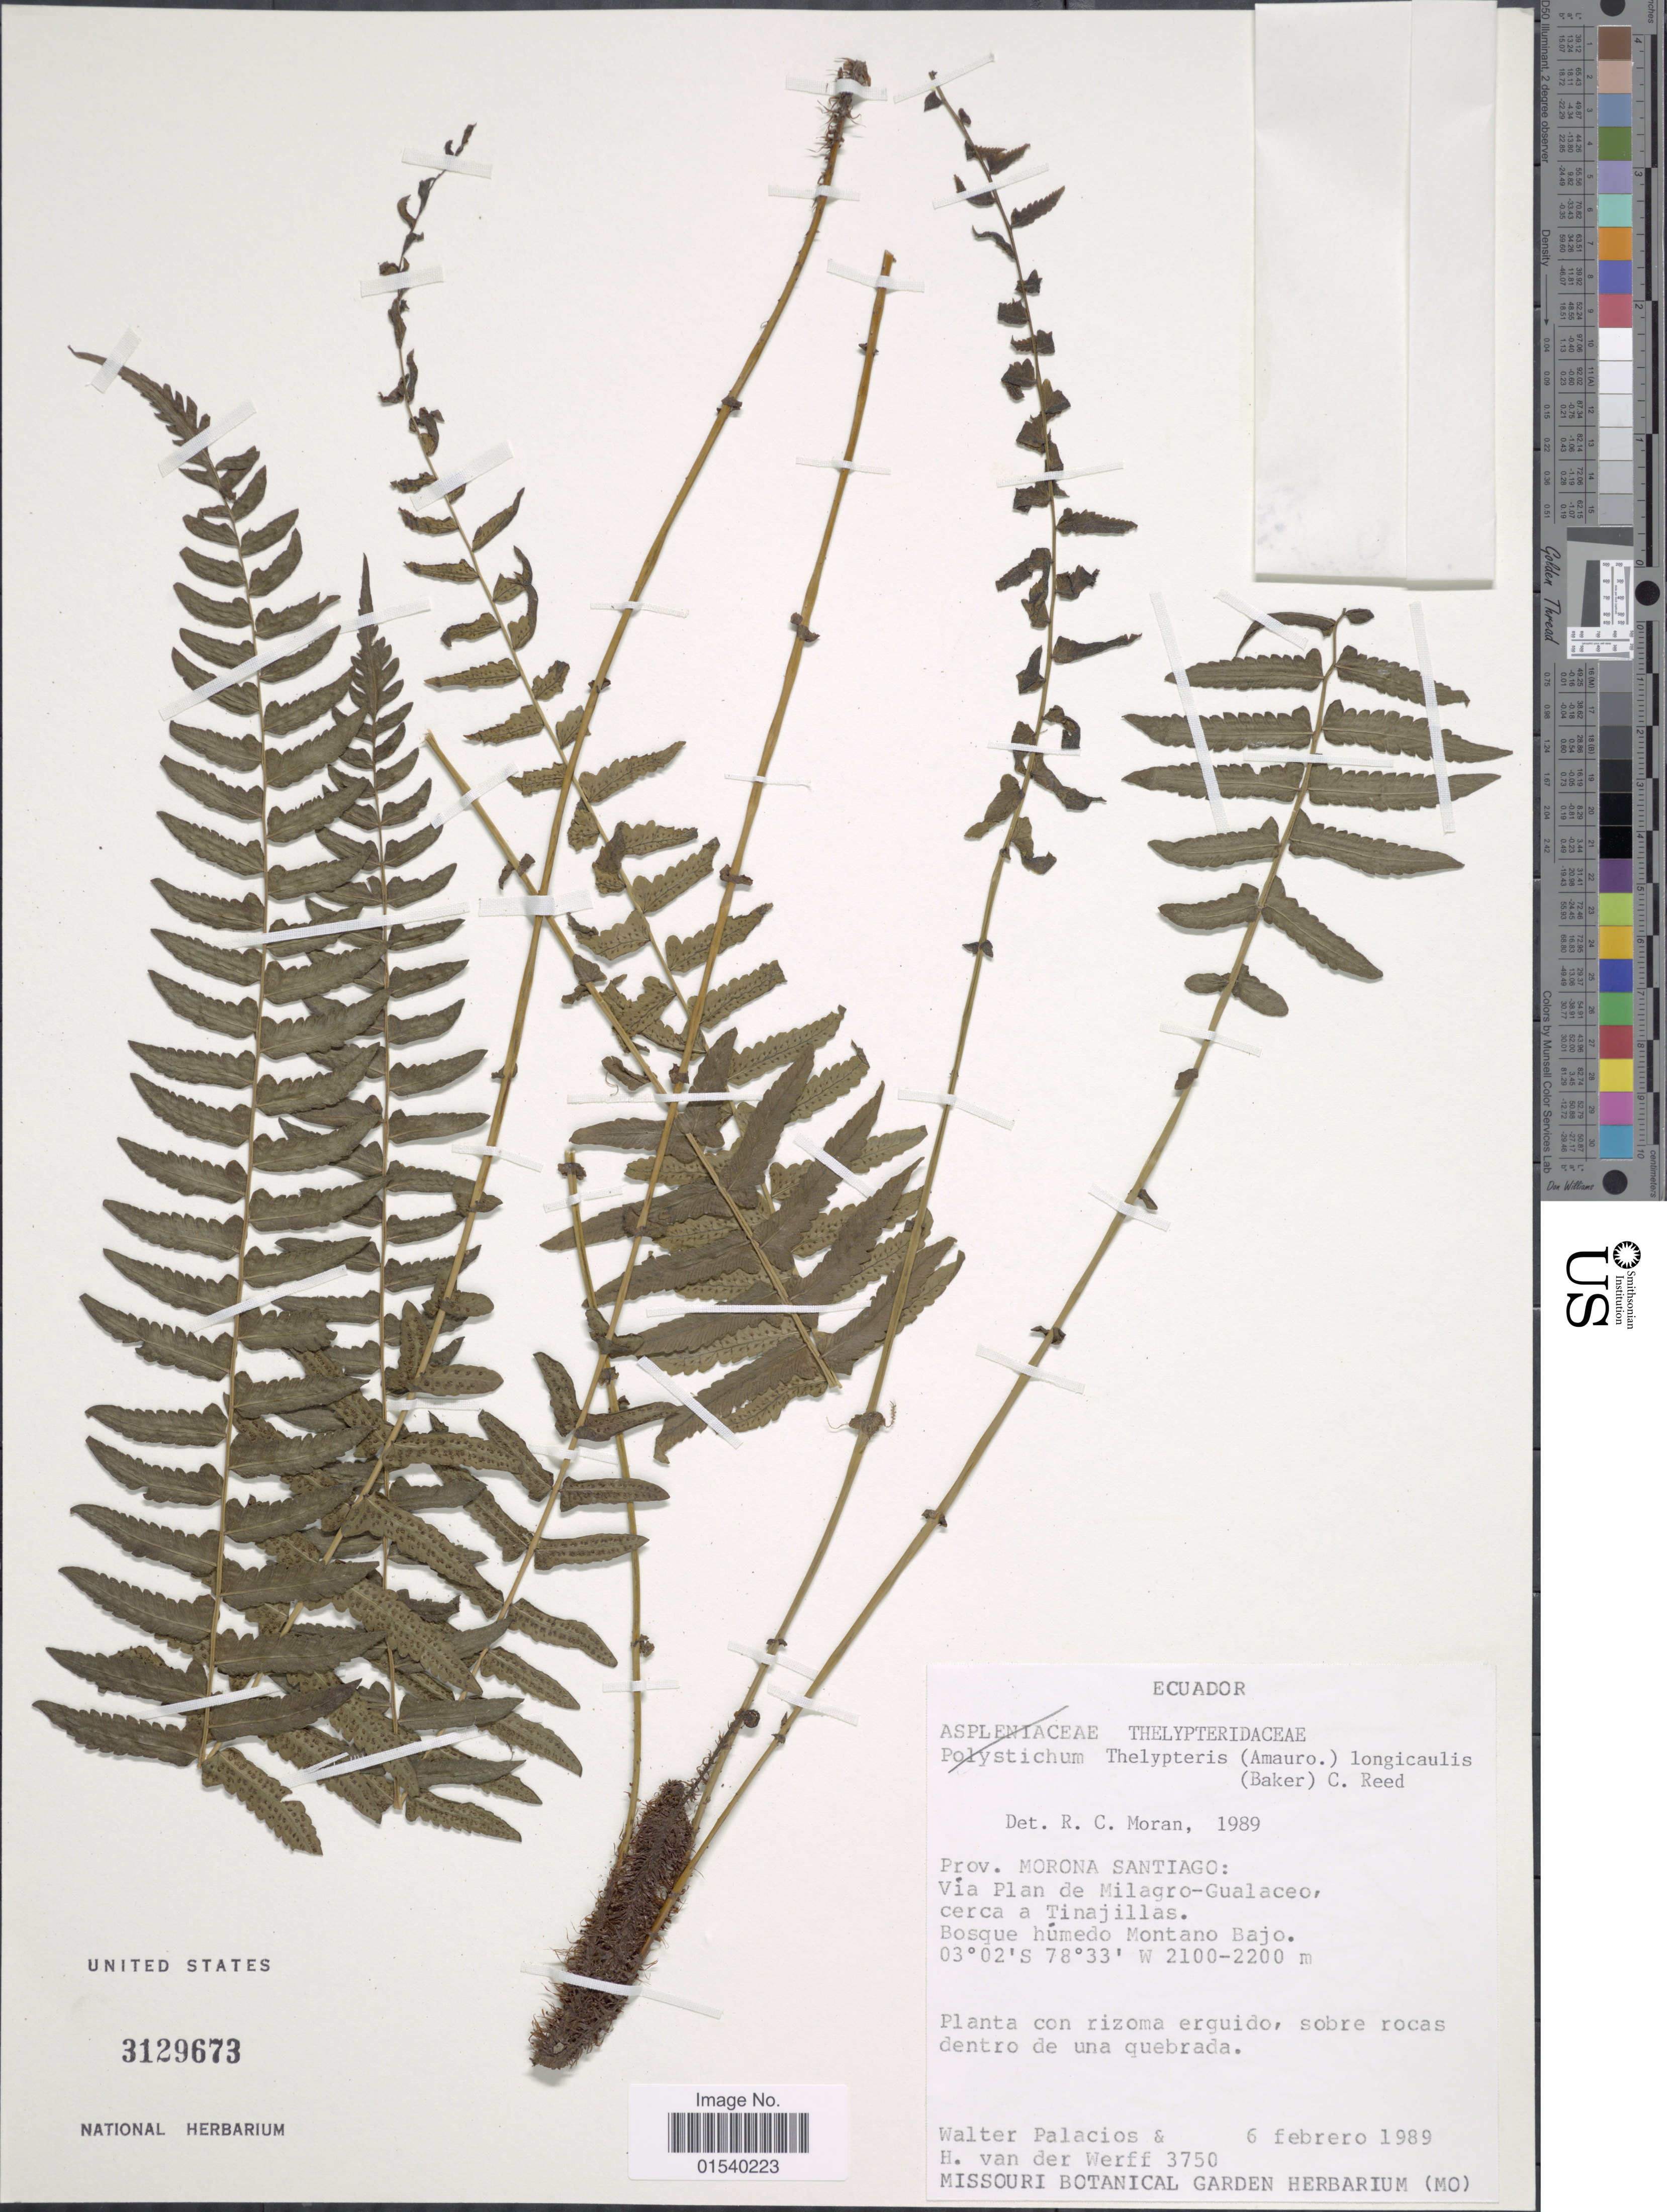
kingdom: Plantae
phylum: Tracheophyta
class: Polypodiopsida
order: Polypodiales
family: Thelypteridaceae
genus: Amauropelta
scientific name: Amauropelta longicaulis (Baker) comb. nov., ined 2015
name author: (Baker)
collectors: W. Palacios & H. van der Werff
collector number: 3750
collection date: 1989-02-06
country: Ecuador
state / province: Morona-Santiago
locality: Via Plan de Milagro-Gualaceo, cerca a Tinajillas. Bosque húmedo Montano Bajo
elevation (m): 2100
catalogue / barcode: US 3129673